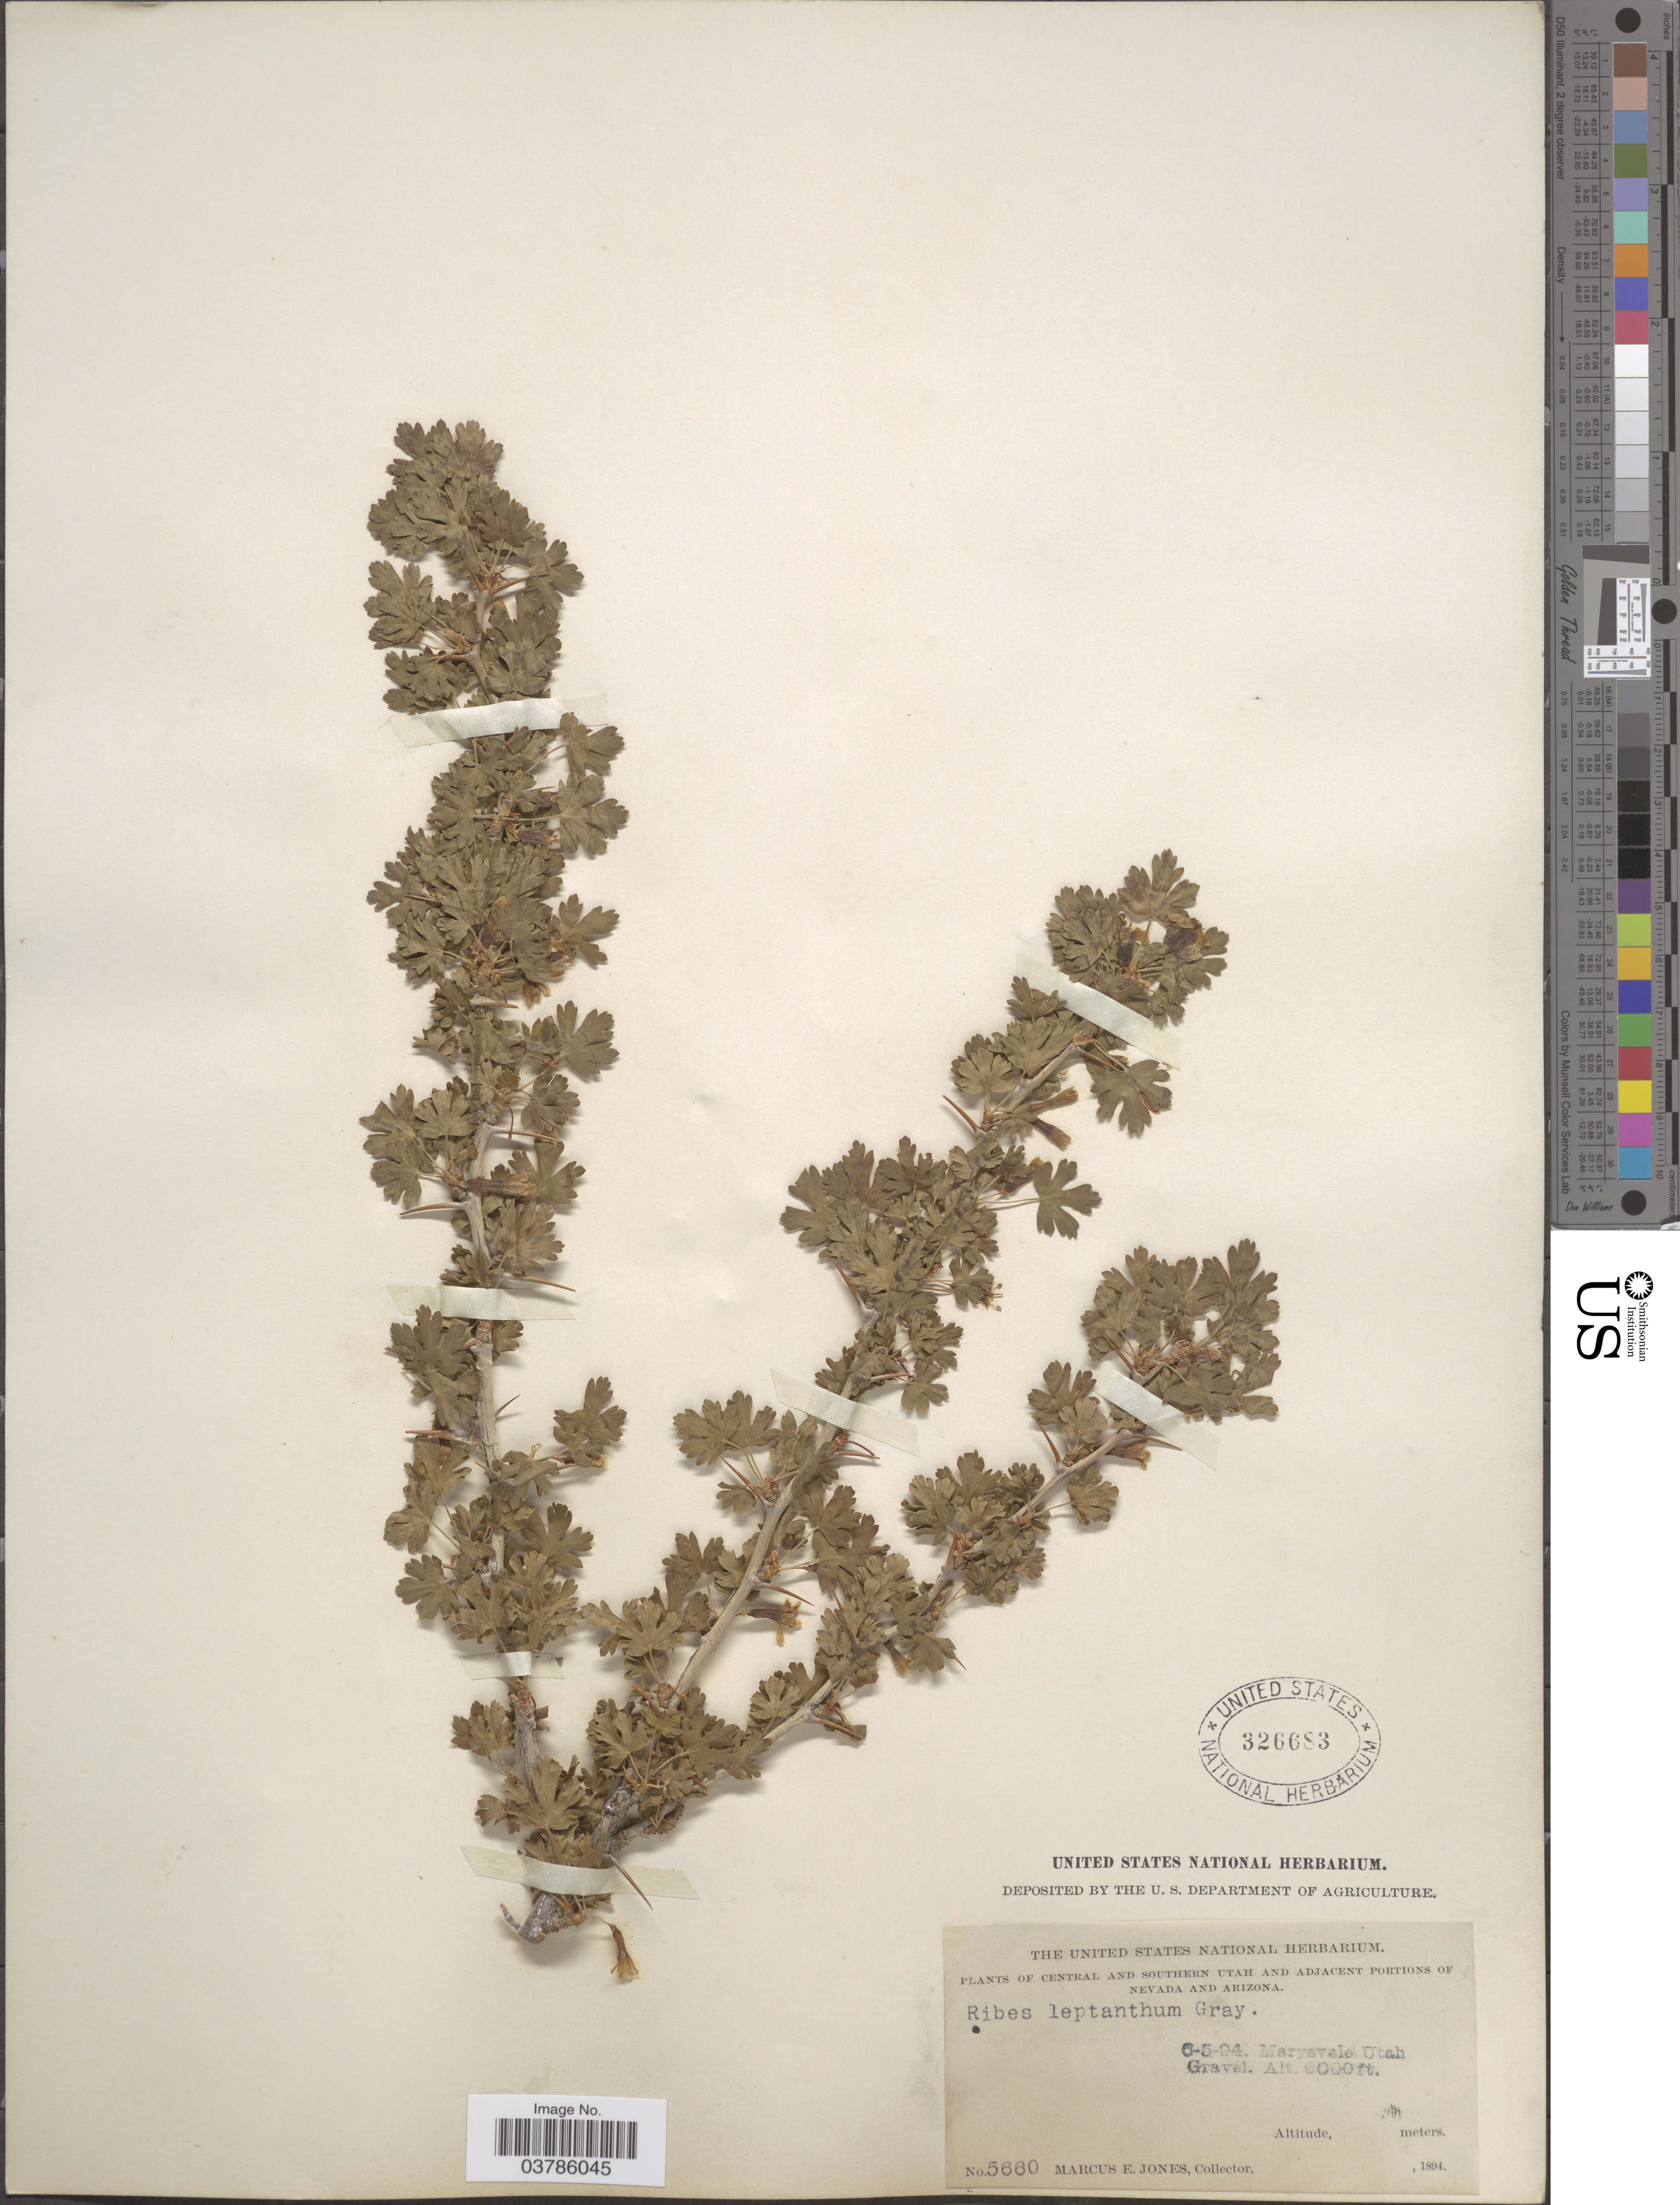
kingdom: Plantae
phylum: Tracheophyta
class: Magnoliopsida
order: Saxifragales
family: Grossulariaceae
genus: Ribes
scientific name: Ribes leptanthum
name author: A. Gray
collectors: M. E. Jones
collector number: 5660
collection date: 1894-06-05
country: United States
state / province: Utah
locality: Central and Southern Utah. Marysvale Utah.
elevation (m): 2743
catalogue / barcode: US 326683